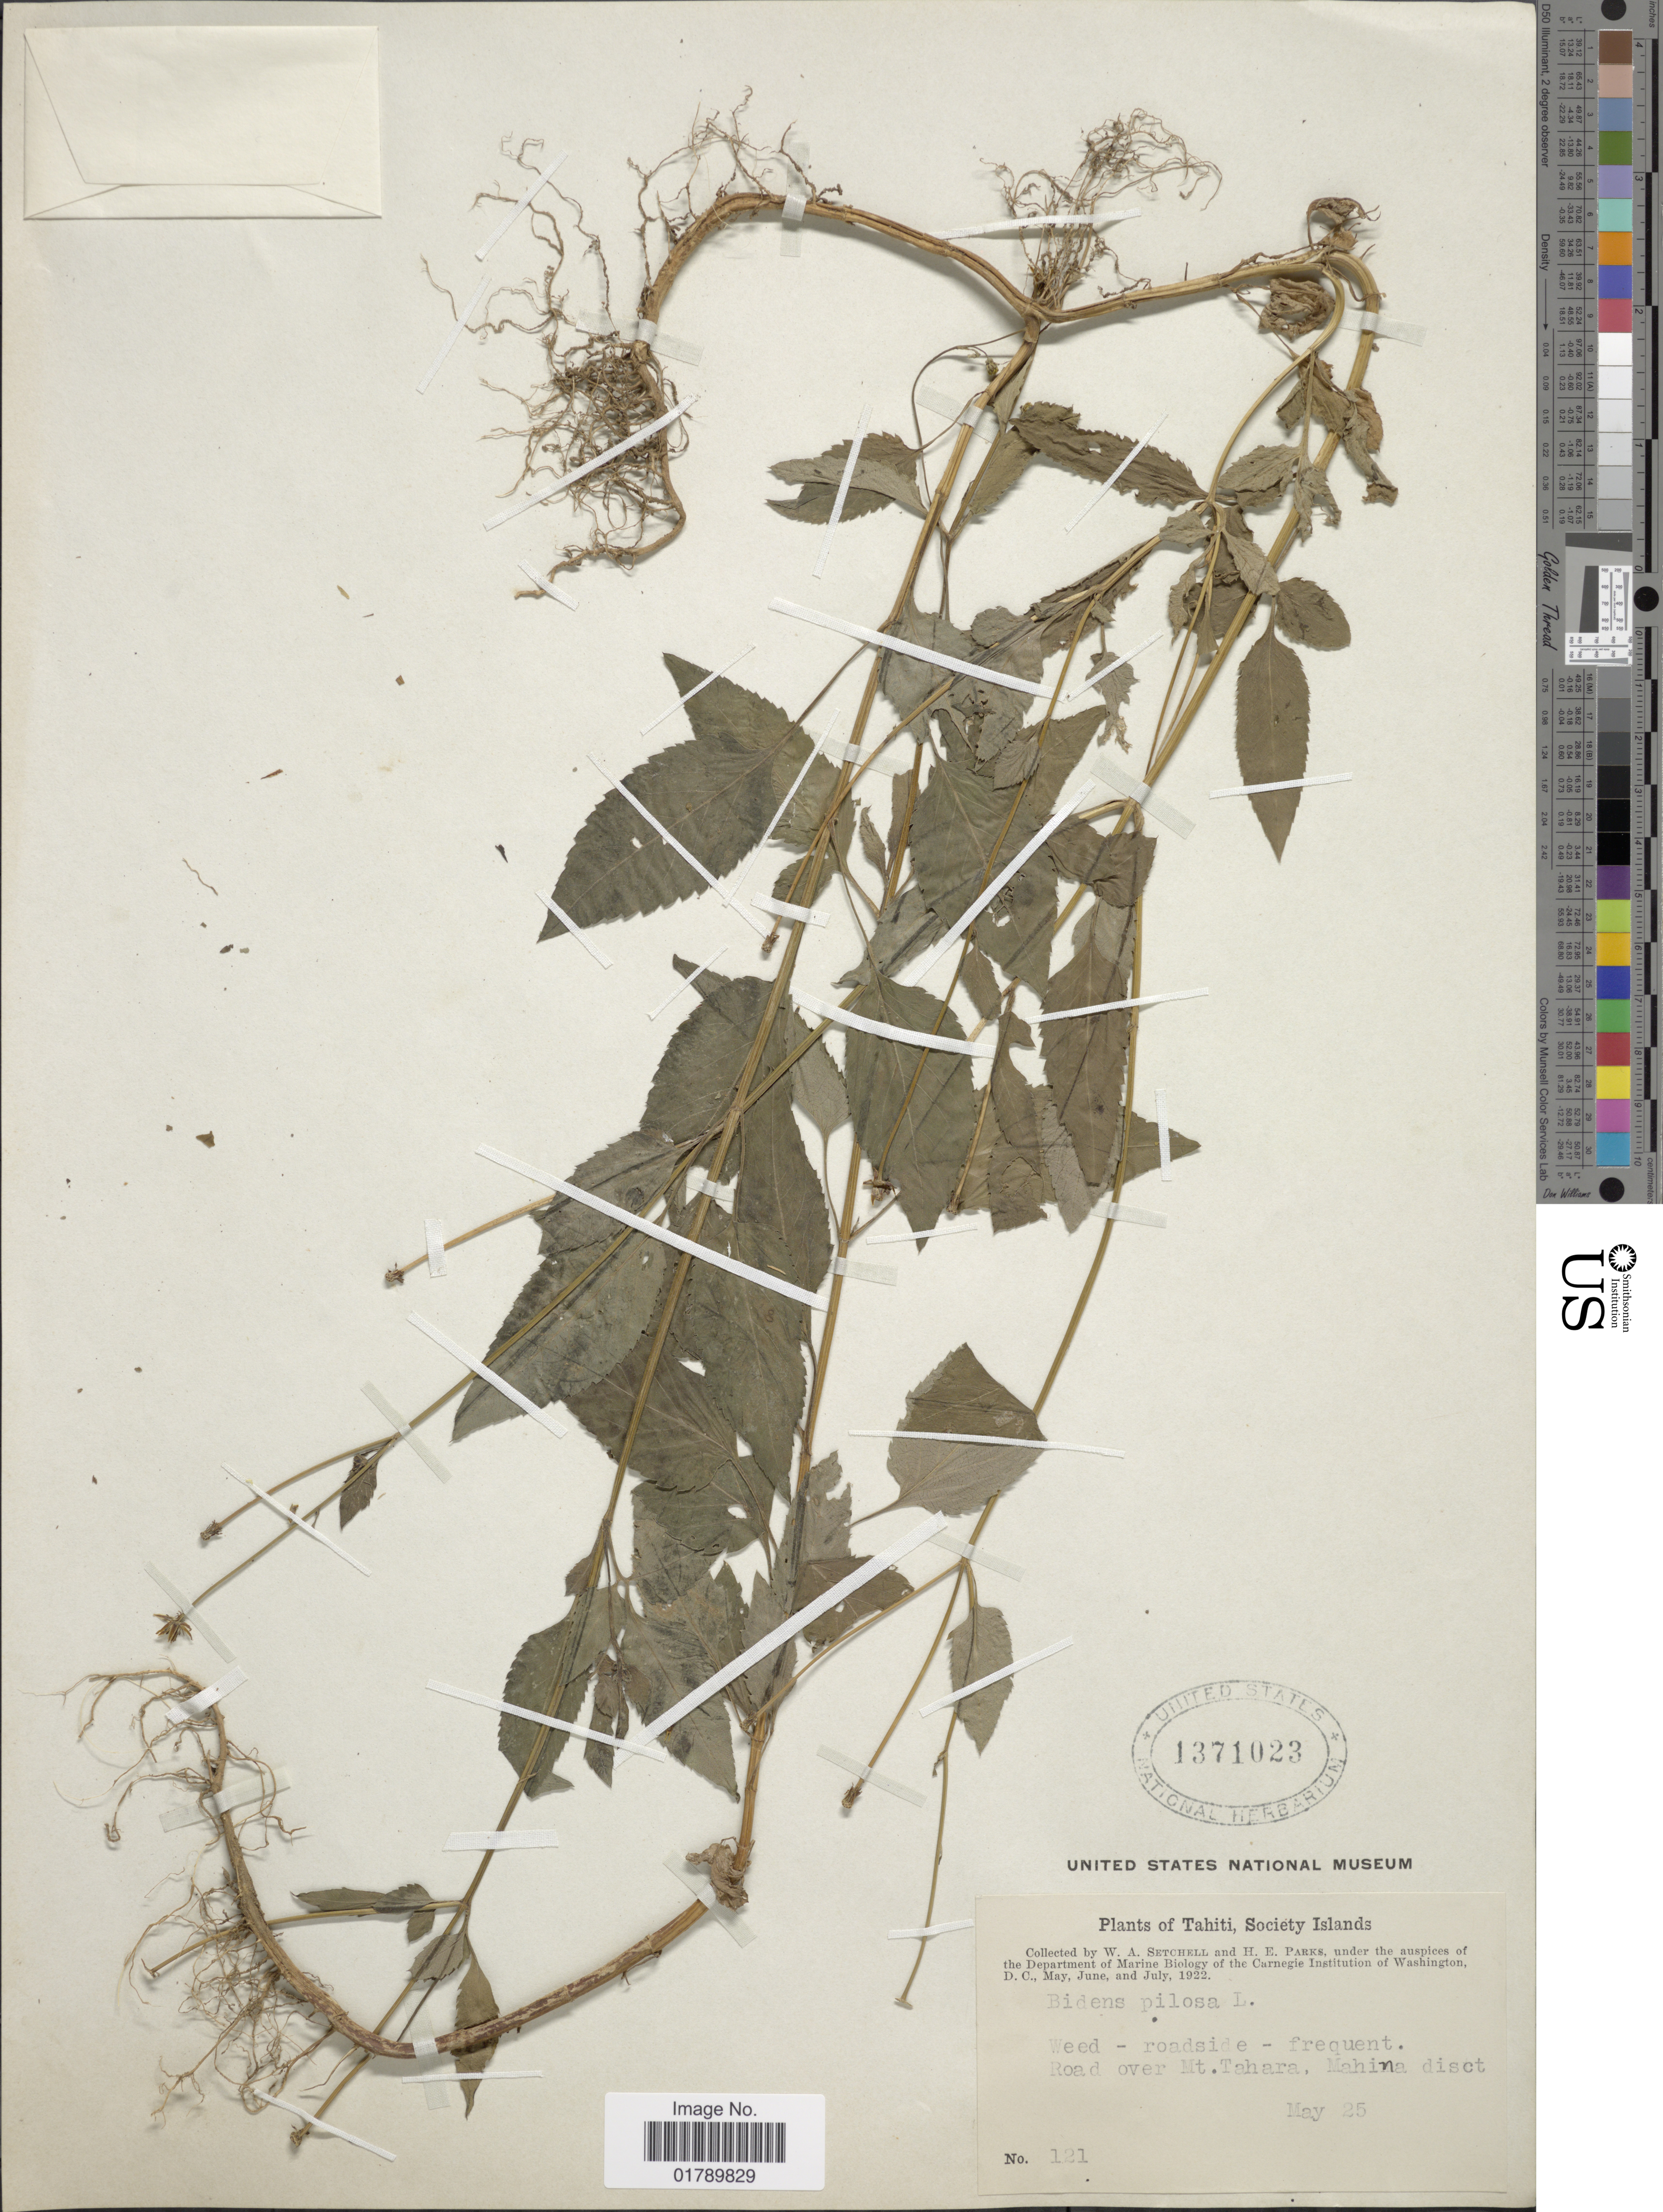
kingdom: Plantae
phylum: Tracheophyta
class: Magnoliopsida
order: Asterales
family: Asteraceae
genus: Bidens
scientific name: Bidens pilosa var. pilosa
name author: L.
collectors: W. Setchell & H. E. Parks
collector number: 121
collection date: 1922-05-25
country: French Polynesia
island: Tahiti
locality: Tahiti, Society Islands. Road over Mt. Tahara, Mahina disct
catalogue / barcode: US 1371023